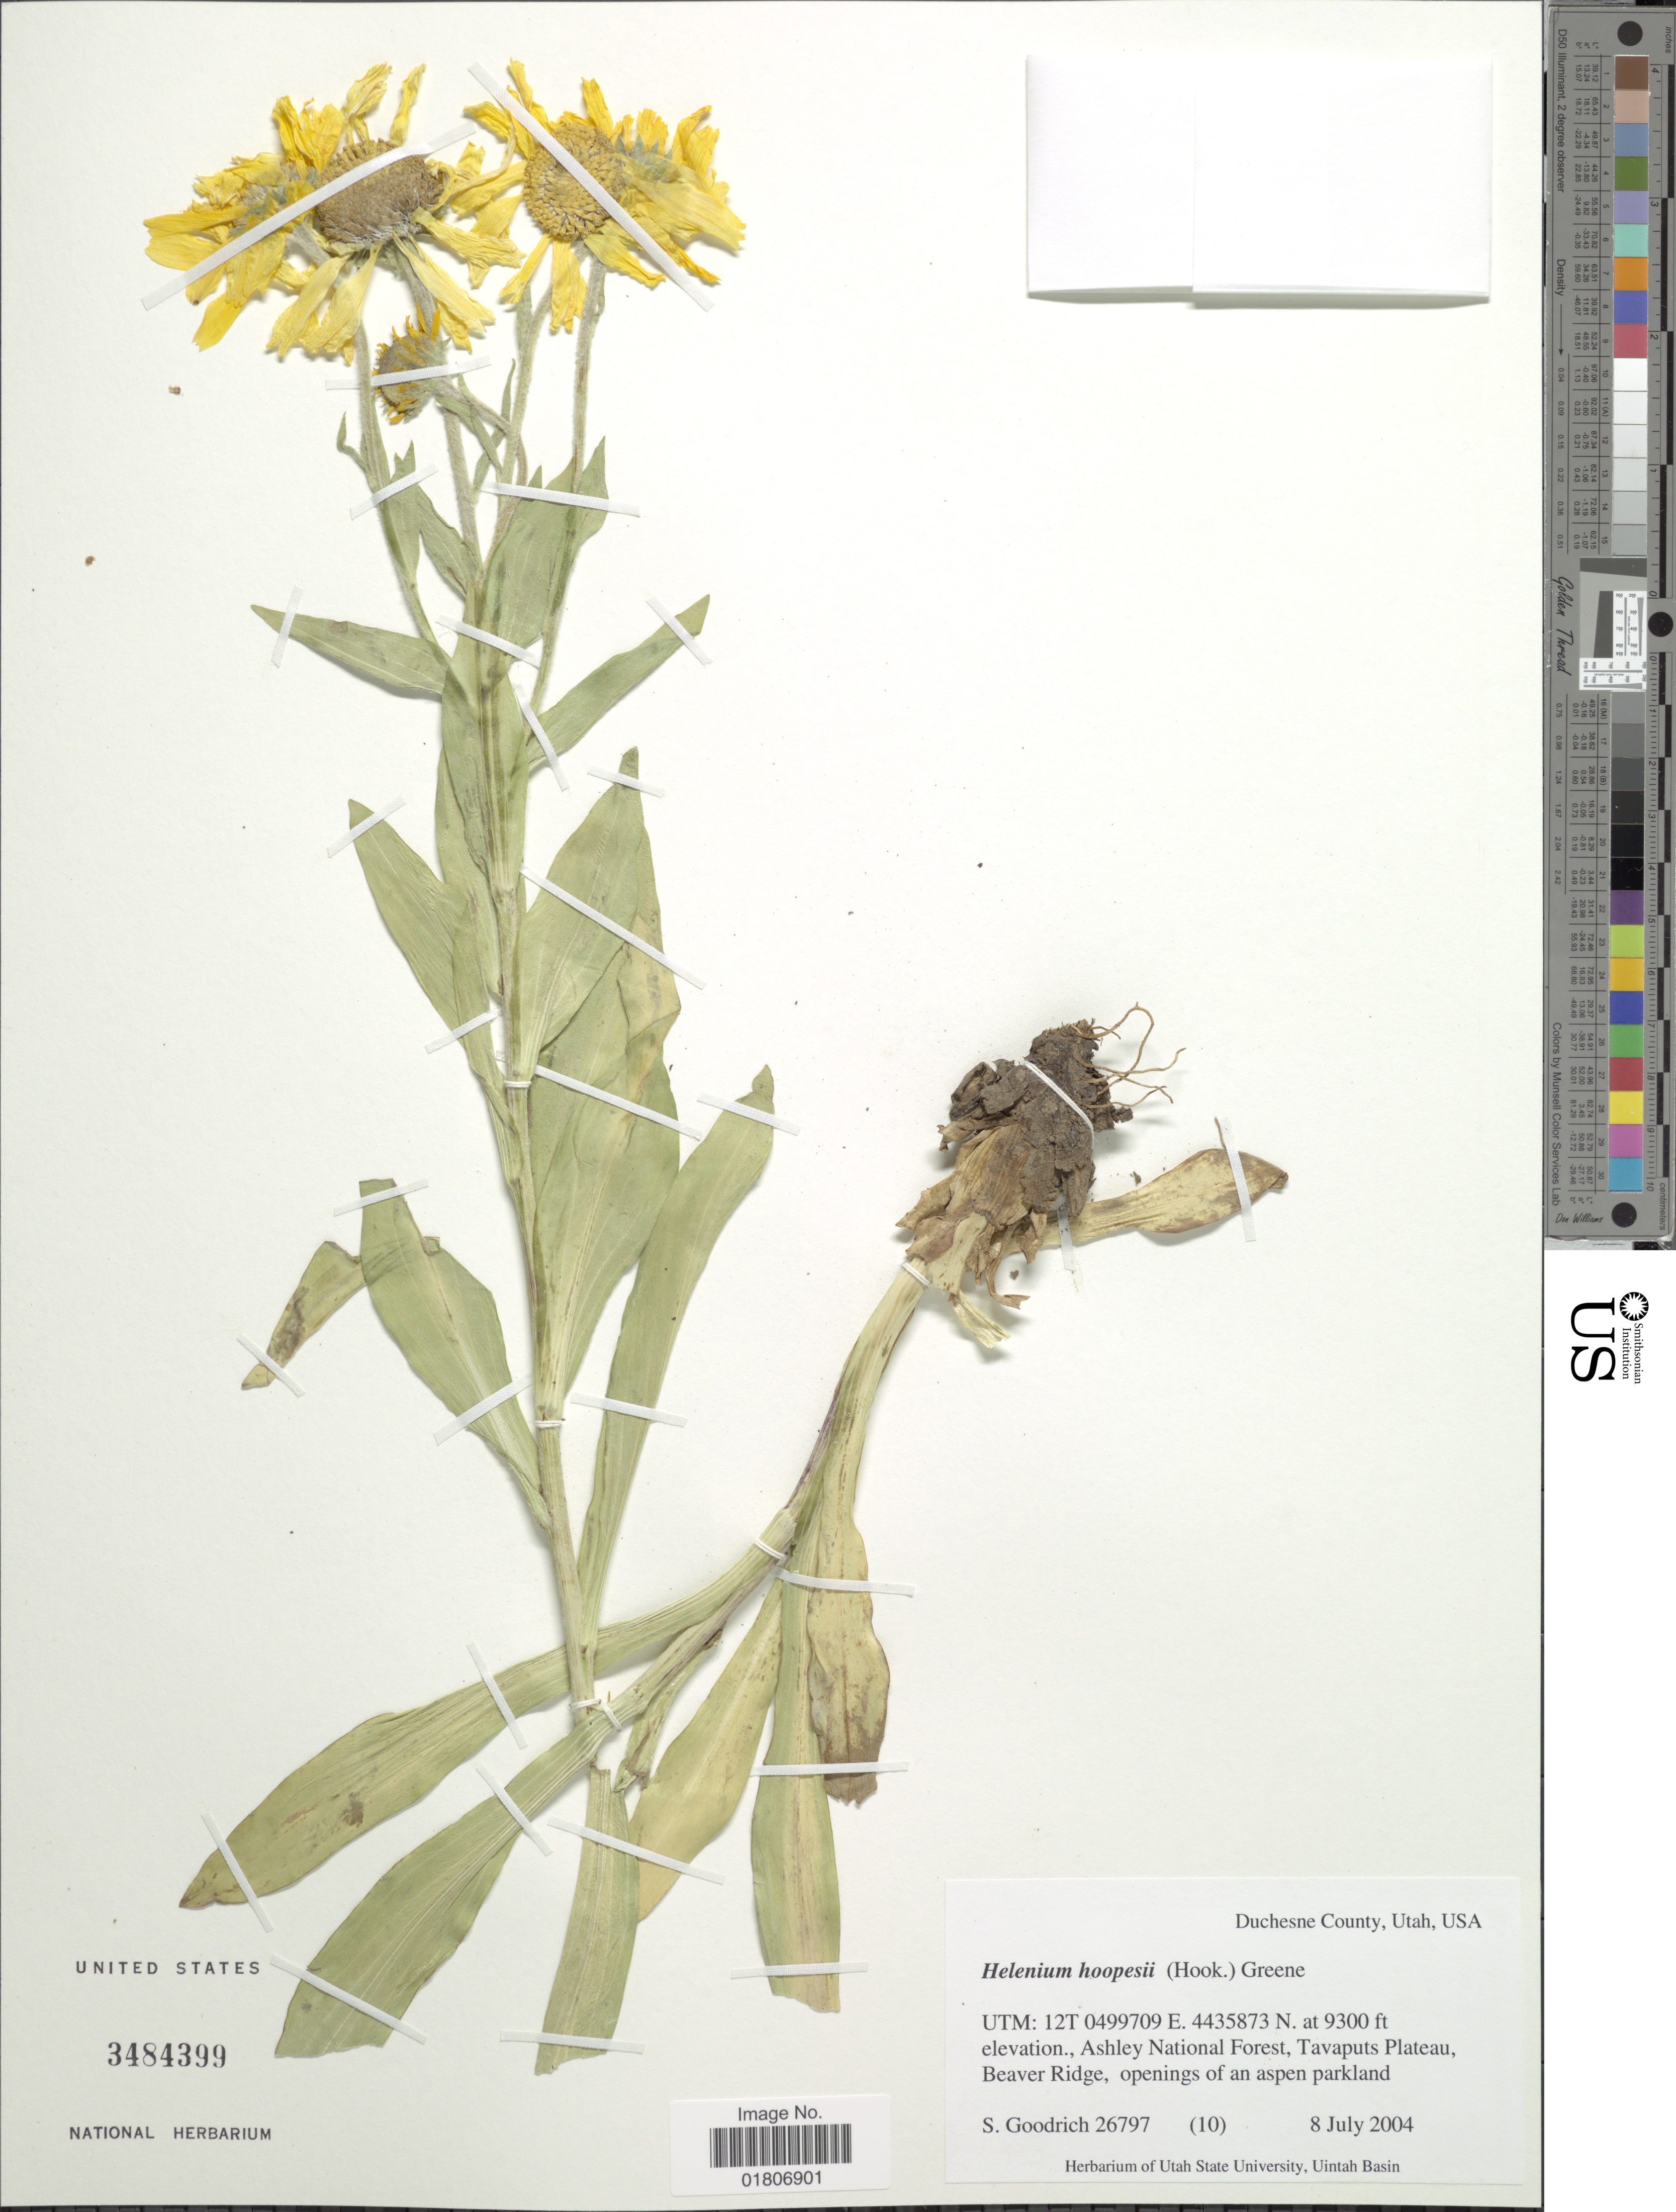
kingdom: Plantae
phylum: Tracheophyta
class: Magnoliopsida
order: Asterales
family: Asteraceae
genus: Dugaldia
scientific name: Dugaldia hoopesii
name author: (A. Gray) Rydb.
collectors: S. Goodrich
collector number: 26797 (10)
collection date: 2004-07-08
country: United States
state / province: Utah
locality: Ashley National Forest, Tavaputs Plateau, Beaver Ridge, openings of an aspen parkland. UTM: 12T. Duchesne County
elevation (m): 2835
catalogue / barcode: US 3484399